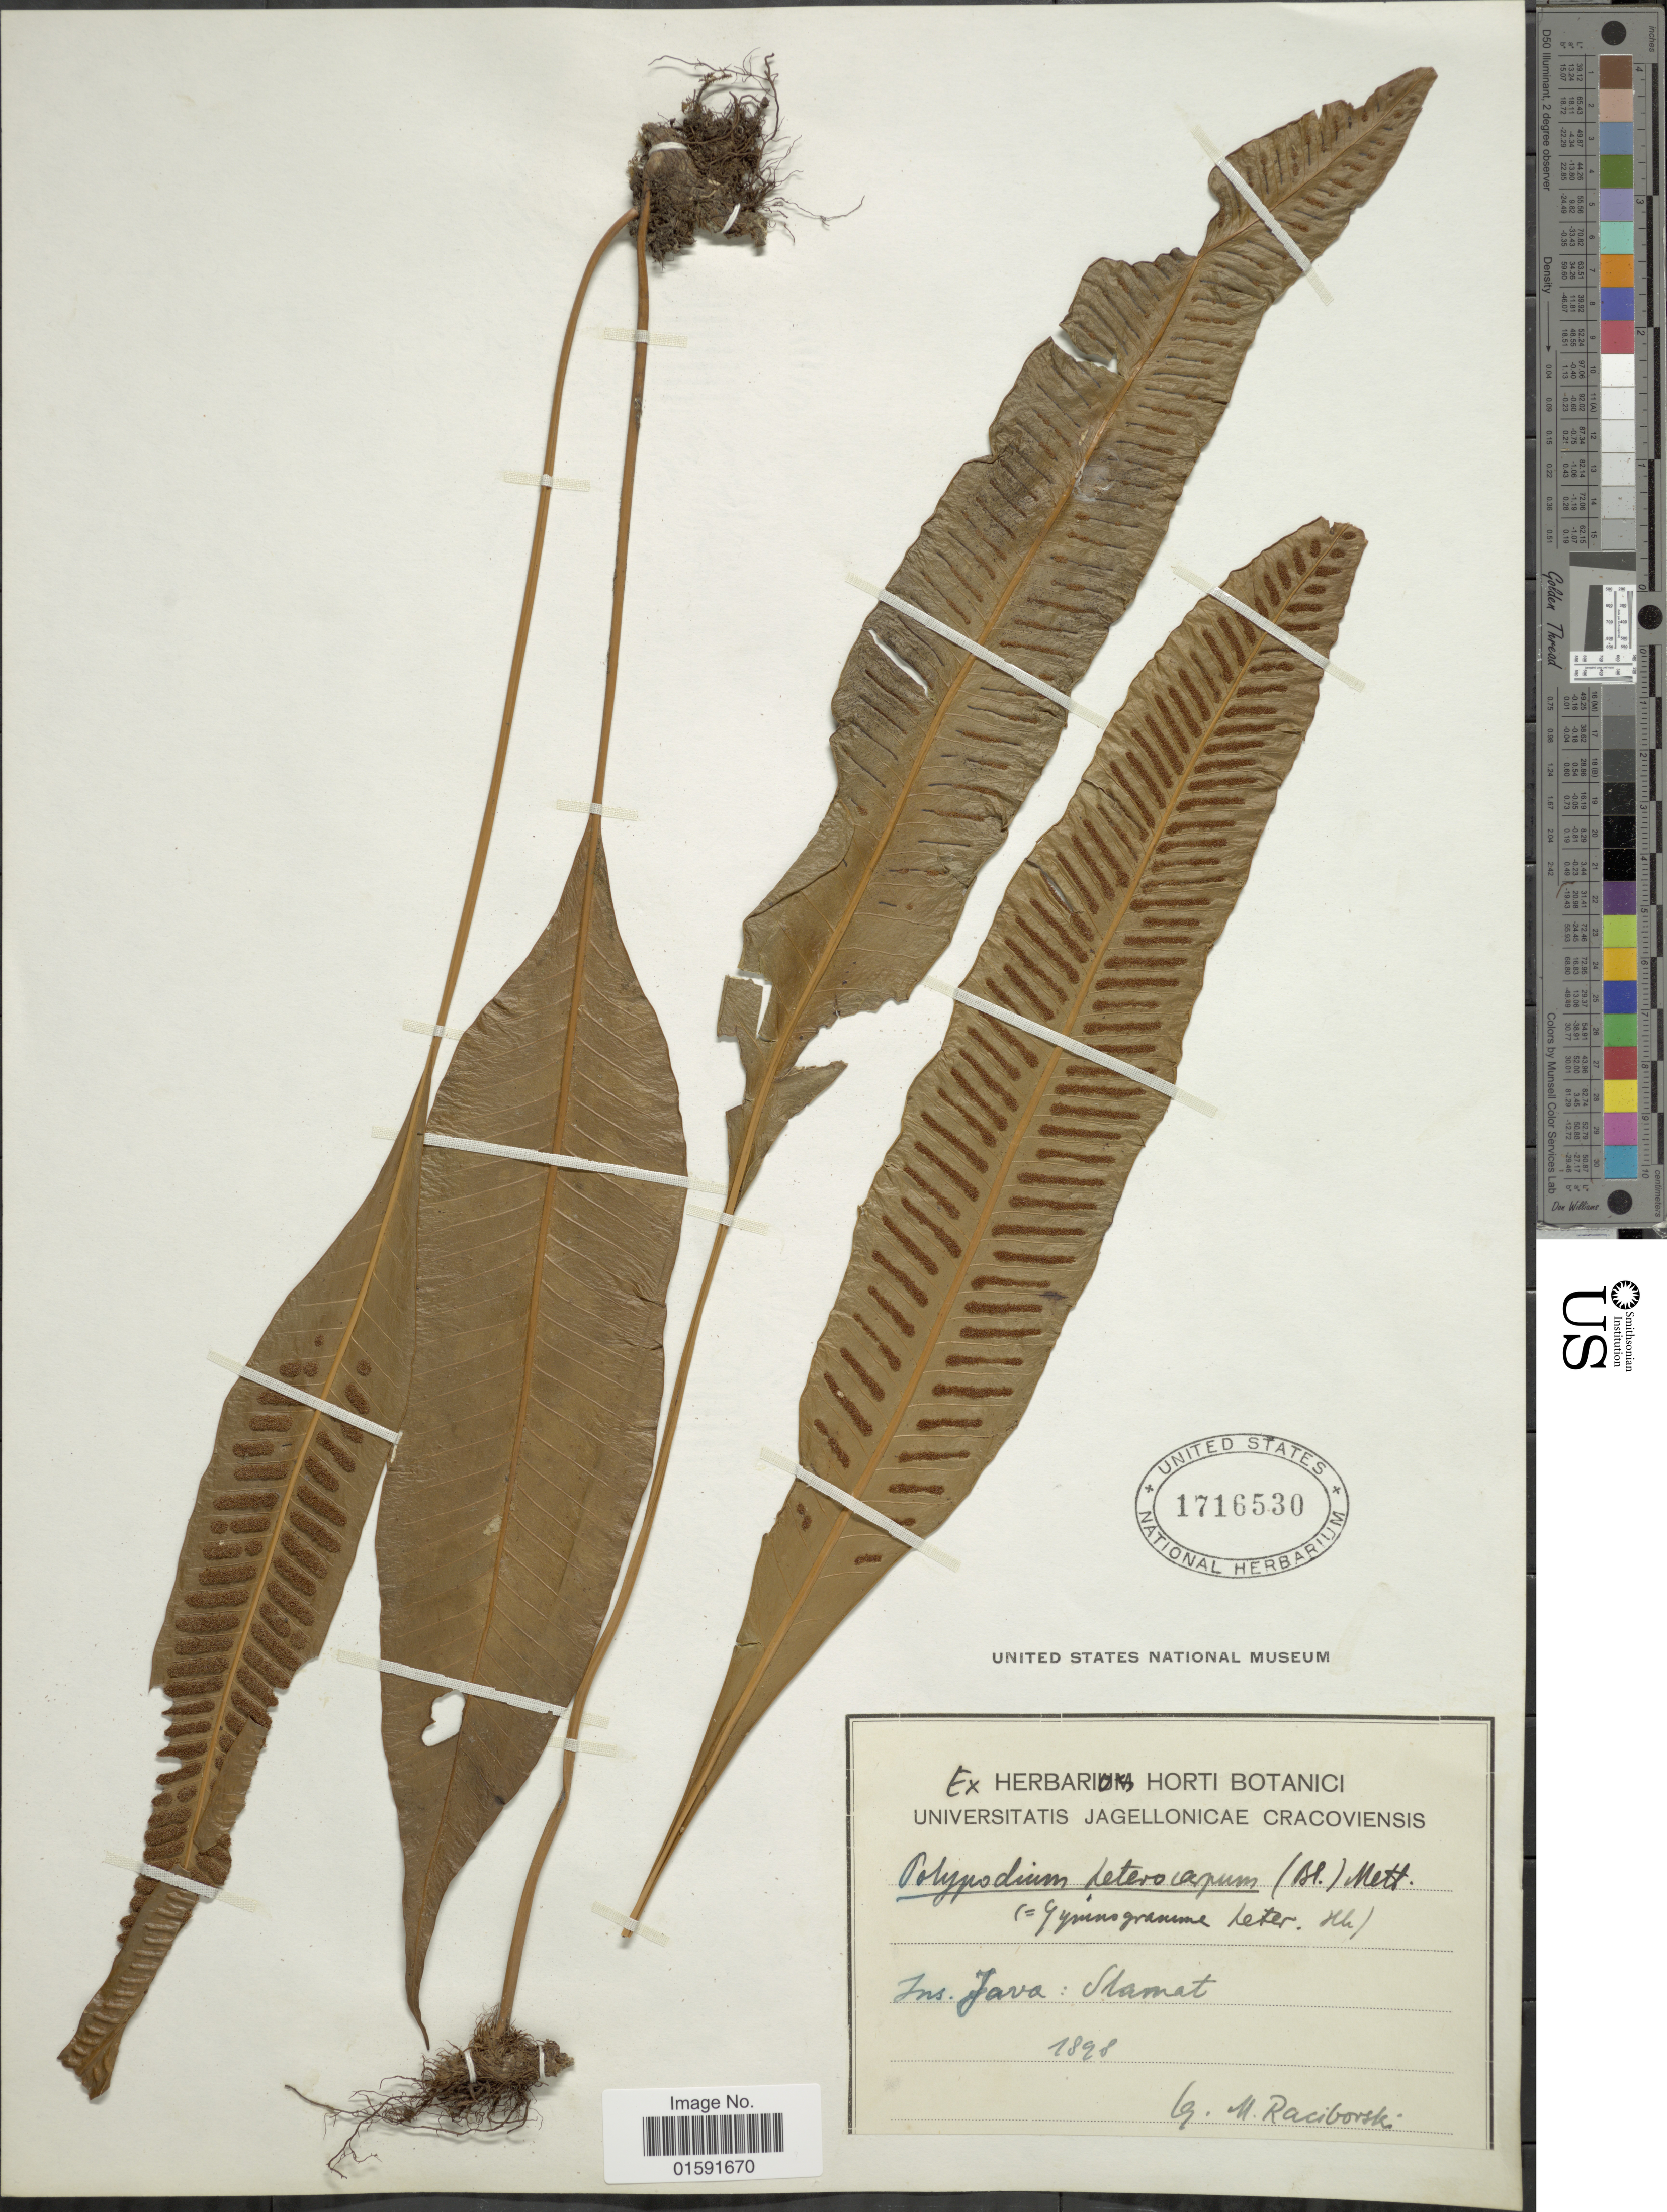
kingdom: Plantae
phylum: Tracheophyta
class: Polypodiopsida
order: Polypodiales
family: Polypodiaceae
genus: Selliguea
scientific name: Selliguea heterocarpa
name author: (Blume) Blume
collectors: M. Raciborski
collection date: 1898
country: Indonesia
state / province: Java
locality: Slamat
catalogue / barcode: US 1716530